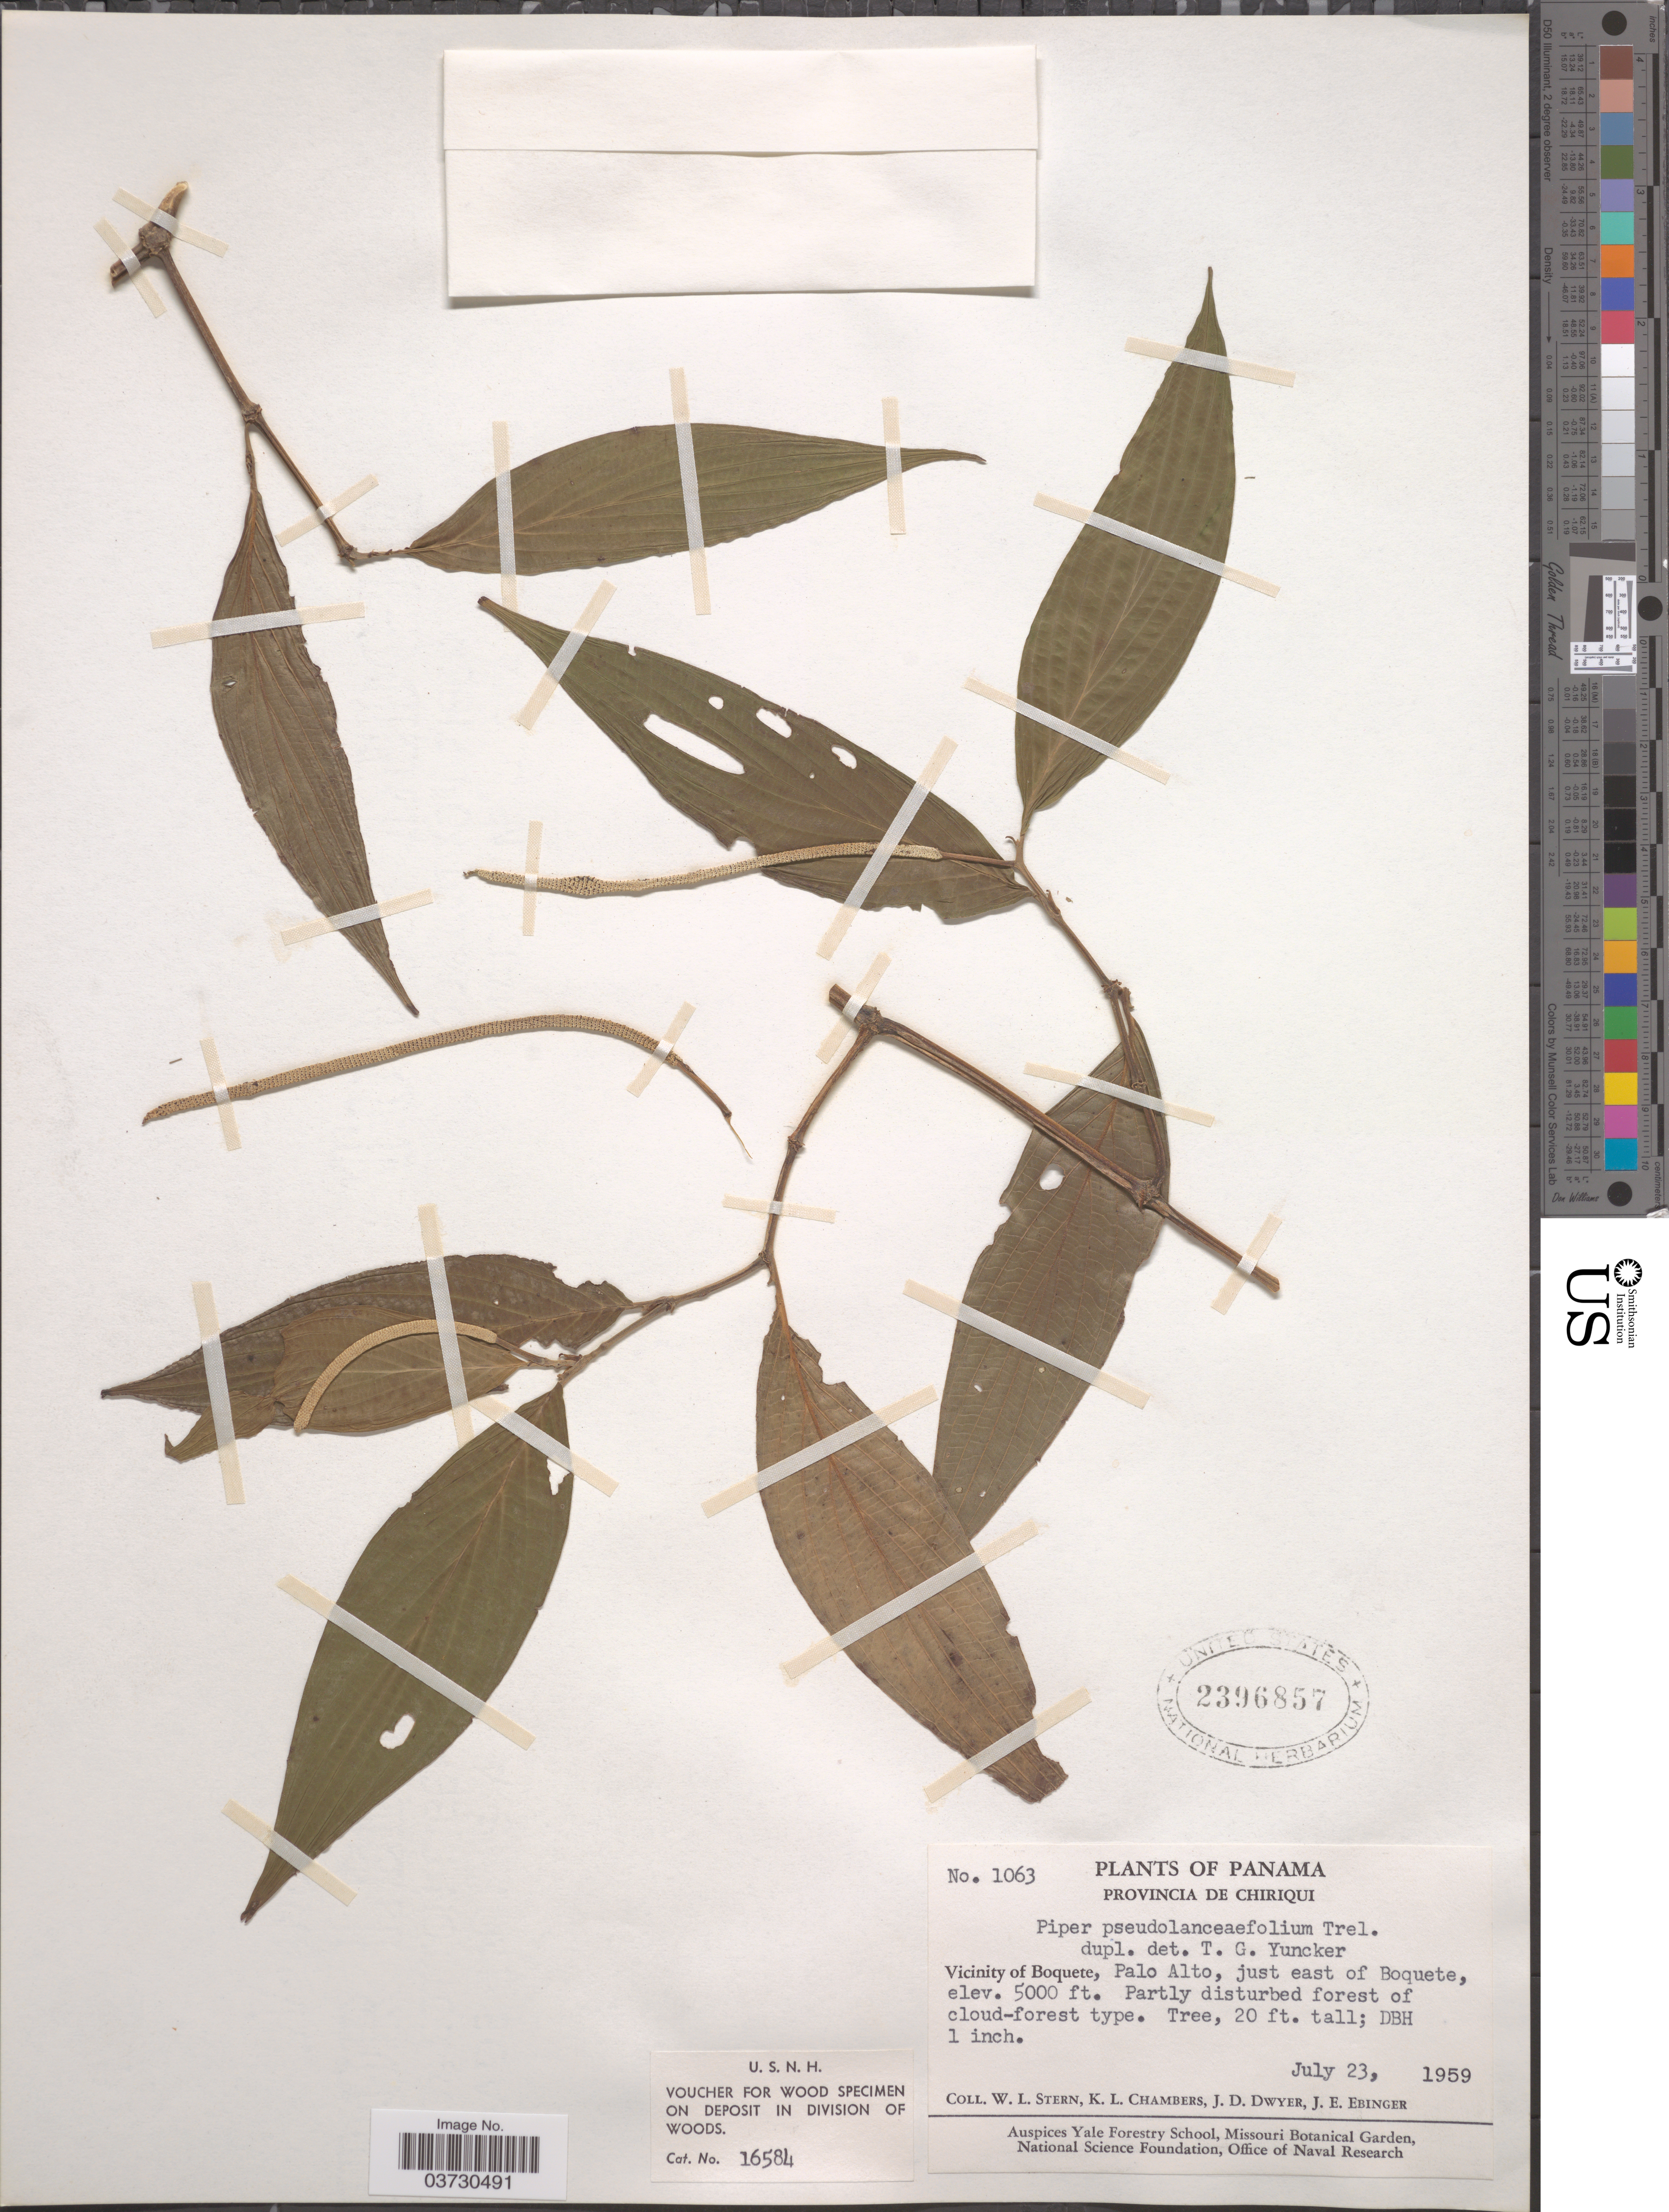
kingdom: Plantae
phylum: Tracheophyta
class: Magnoliopsida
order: Piperales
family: Piperaceae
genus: Piper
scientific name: Piper pseudolanceifolium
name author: Trel.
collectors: W. L. Stern, K. Chambers, J. D. Dwyer & J. Ebinger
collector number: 1063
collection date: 1959-07-23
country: Panama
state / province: Chiriqui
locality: Vicinity of Boquete, Palo Alto, just east of Boquete.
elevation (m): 1524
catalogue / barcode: US 2396857